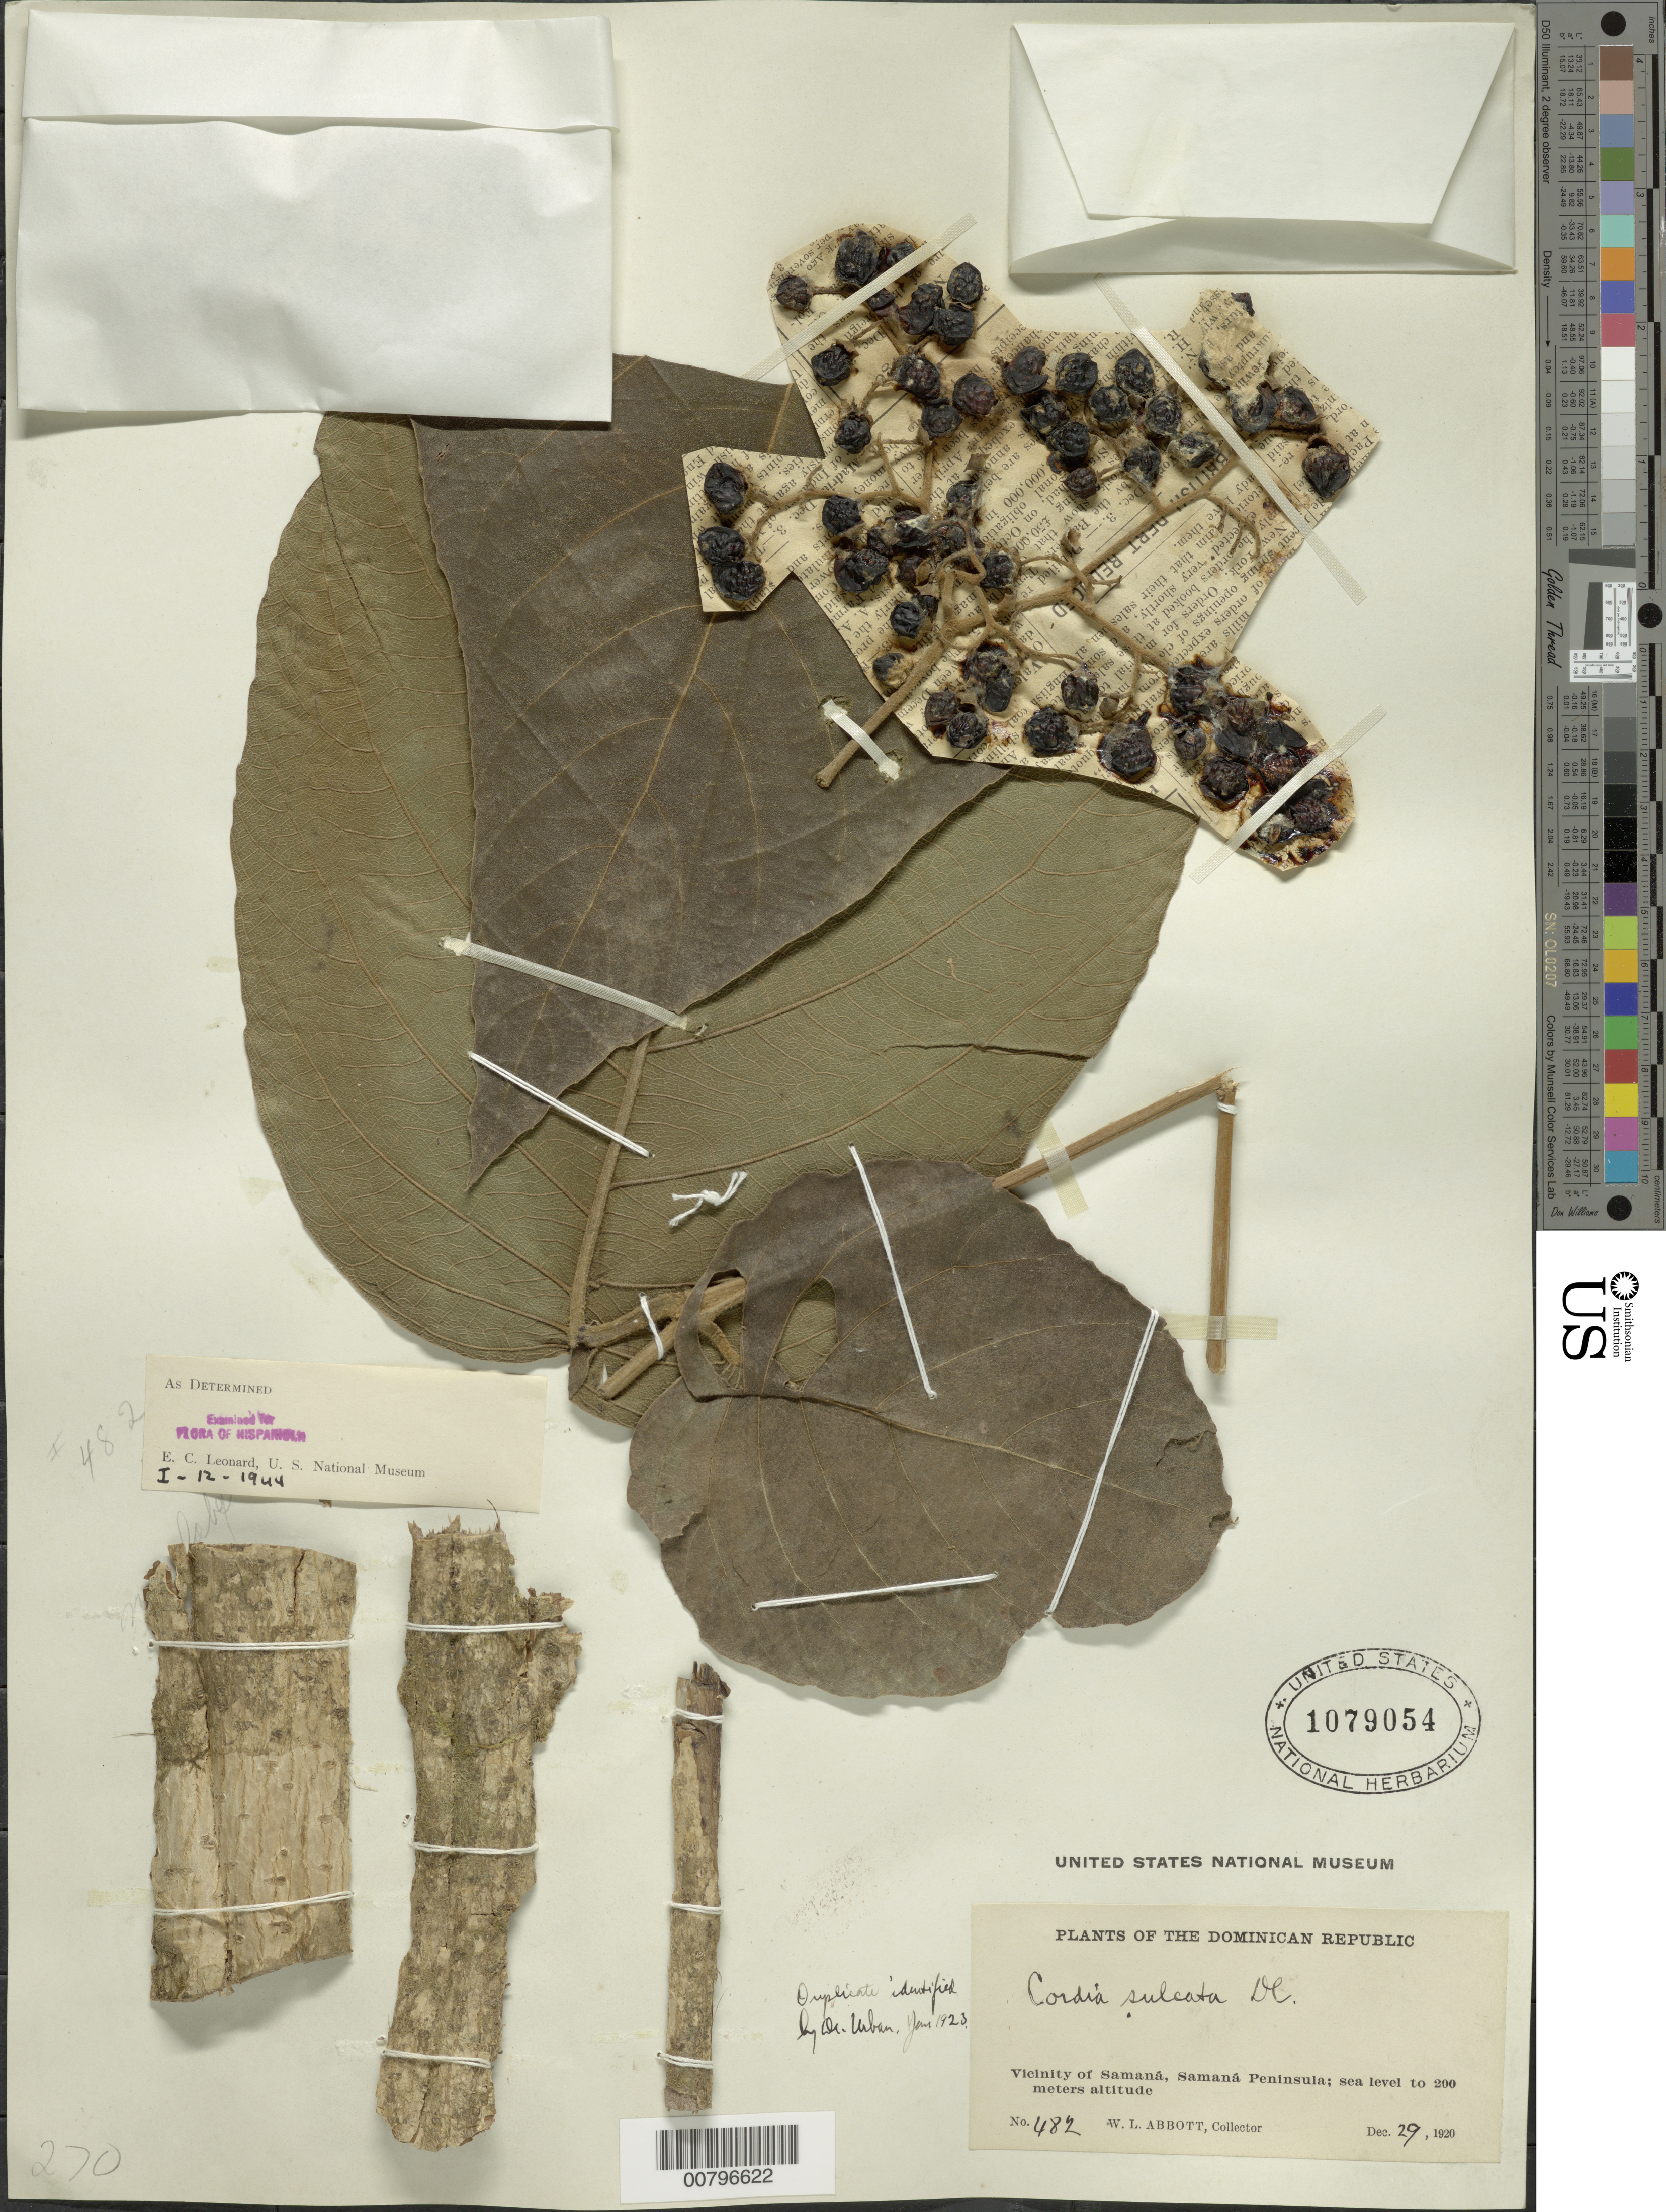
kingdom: Plantae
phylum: Tracheophyta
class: Magnoliopsida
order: Boraginales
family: Cordiaceae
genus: Cordia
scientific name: Cordia sulcata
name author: DC.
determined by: Leonard, Emery C., (US)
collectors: W. L. Abbott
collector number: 482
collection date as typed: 29 Dec 1920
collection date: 1920-12-29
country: Dominican Republic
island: Hispaniola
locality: Vicinity of Samaná, Samaná Peninsula.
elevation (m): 0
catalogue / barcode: US 1079054